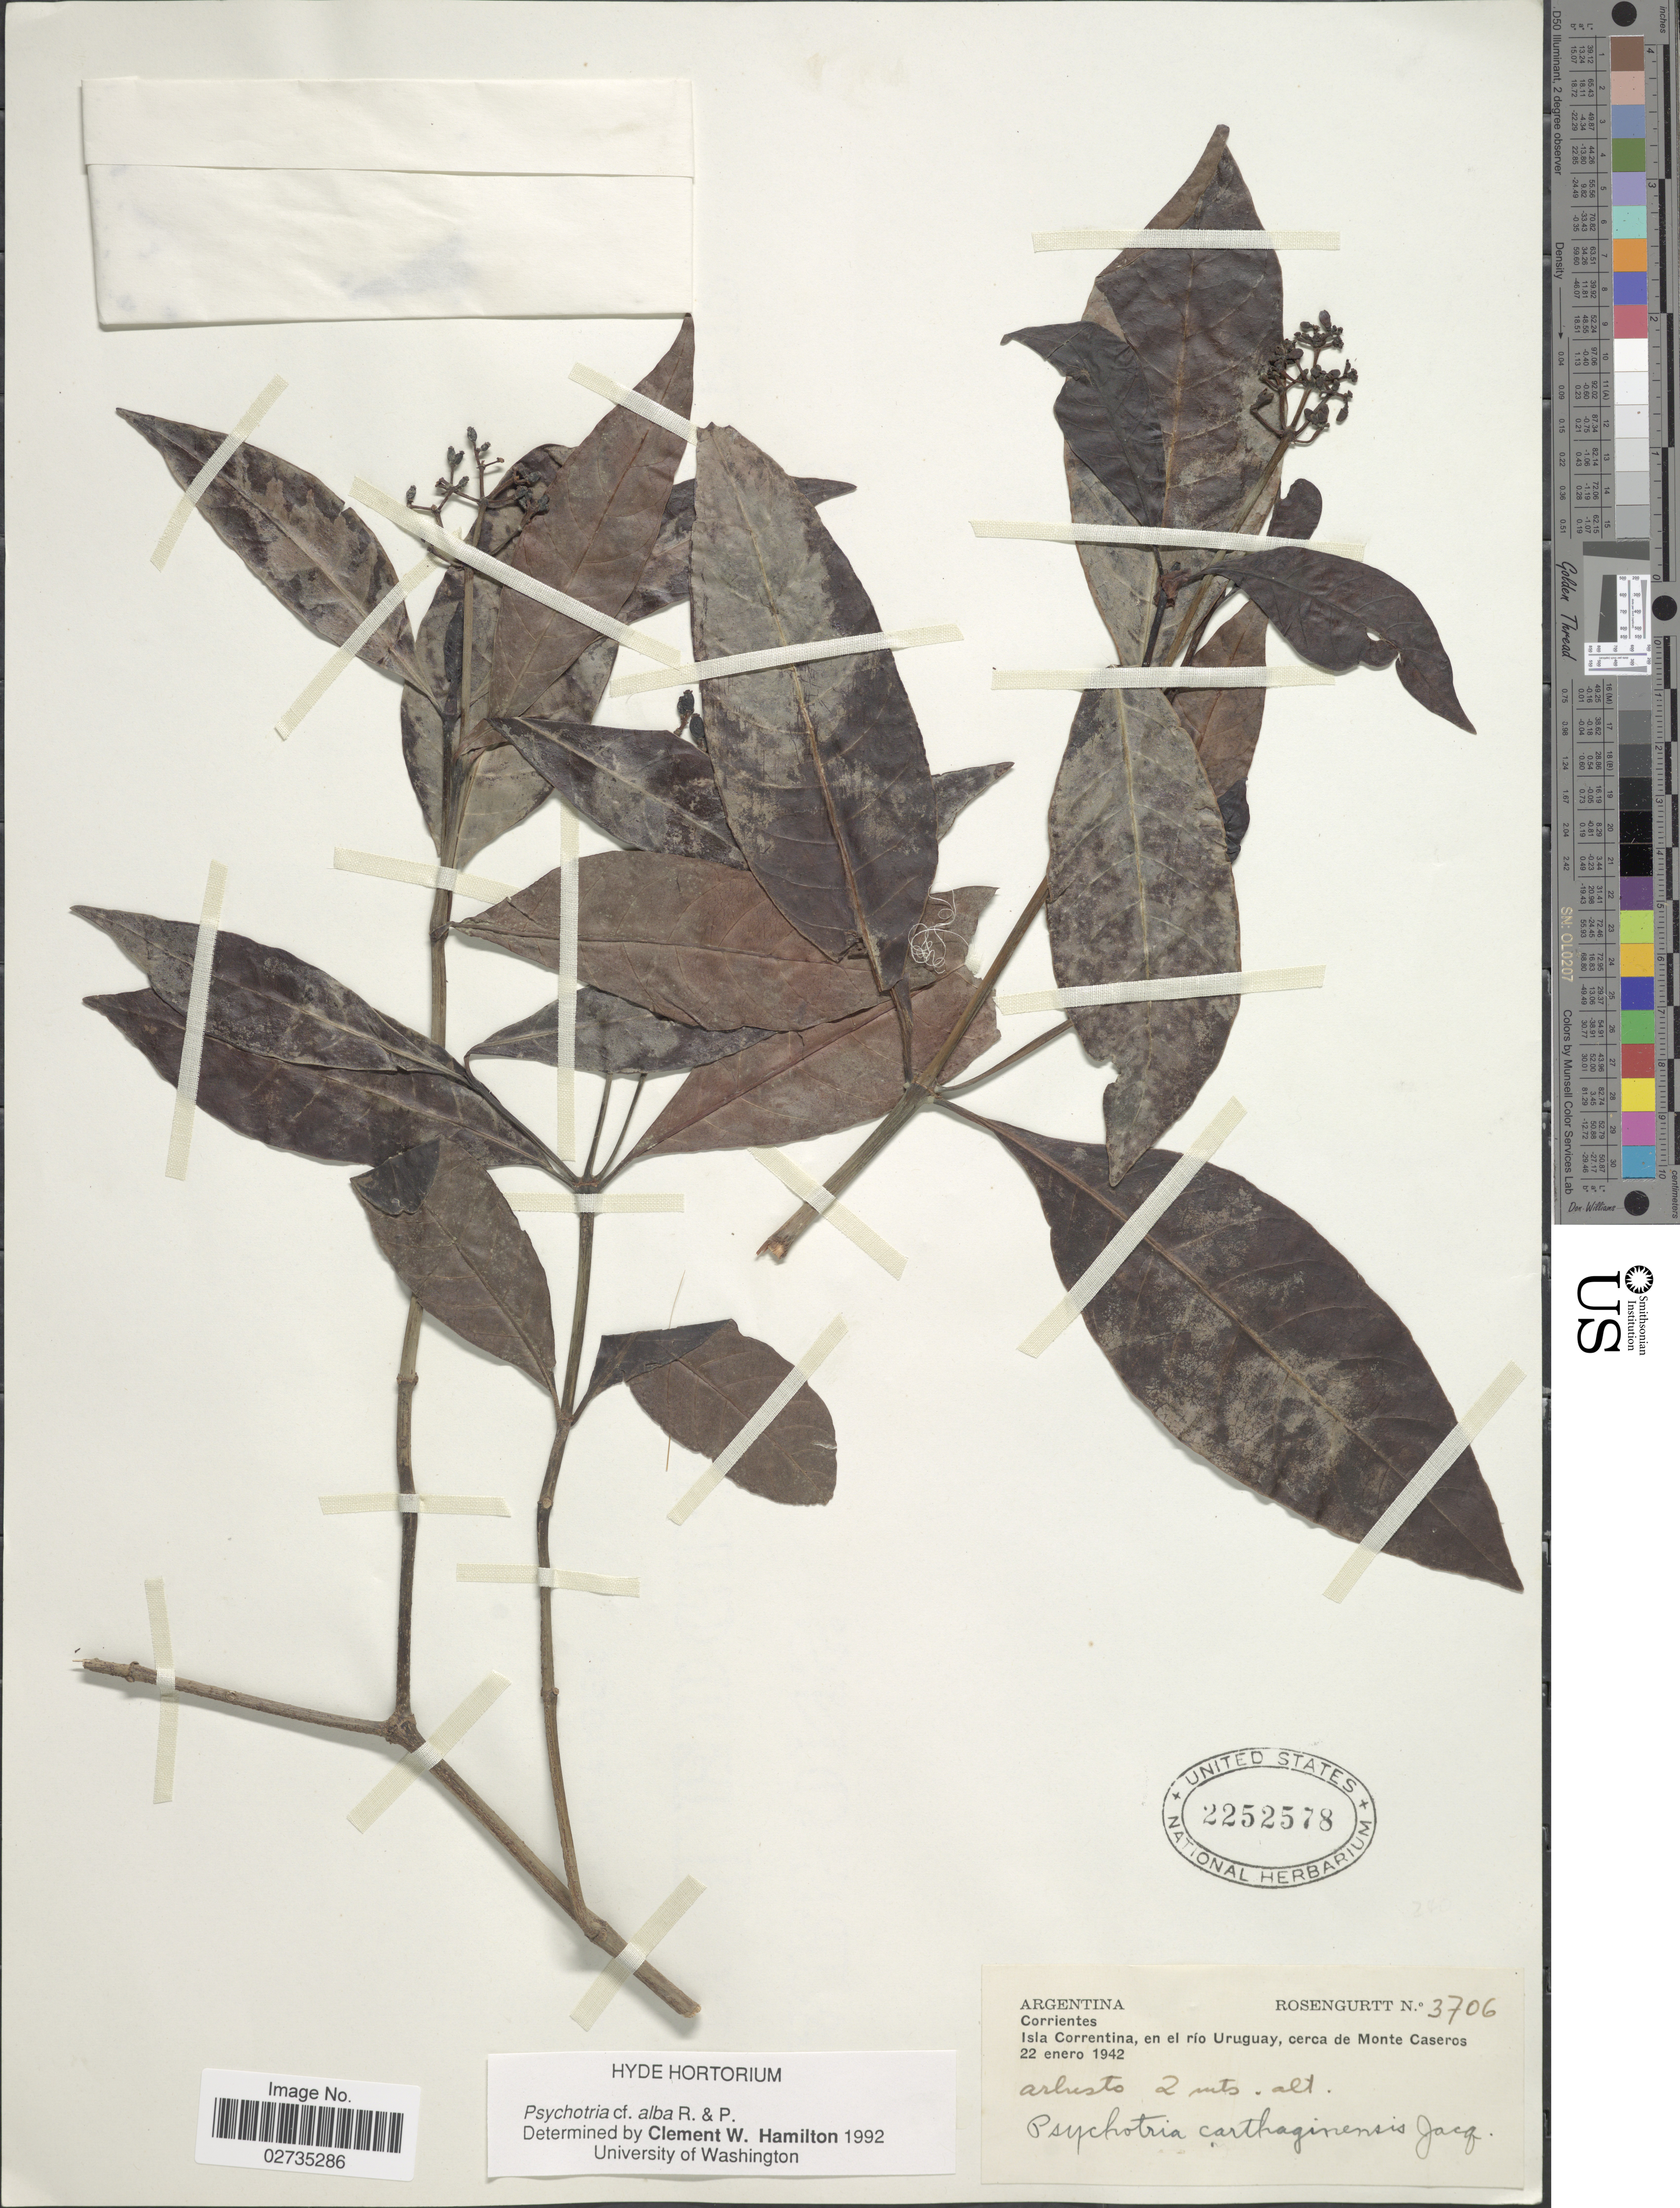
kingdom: Plantae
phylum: Tracheophyta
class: Magnoliopsida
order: Gentianales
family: Rubiaceae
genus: Psychotria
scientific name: Psychotria alba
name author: Ruiz & Pav.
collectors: Rosengurtt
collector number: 3706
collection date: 1942-01-22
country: Argentina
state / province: Corrientes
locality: Corrientes, Isla Correntina, en el rio Uruguay, cerca de Monte Caseros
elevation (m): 2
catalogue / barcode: US 2252578